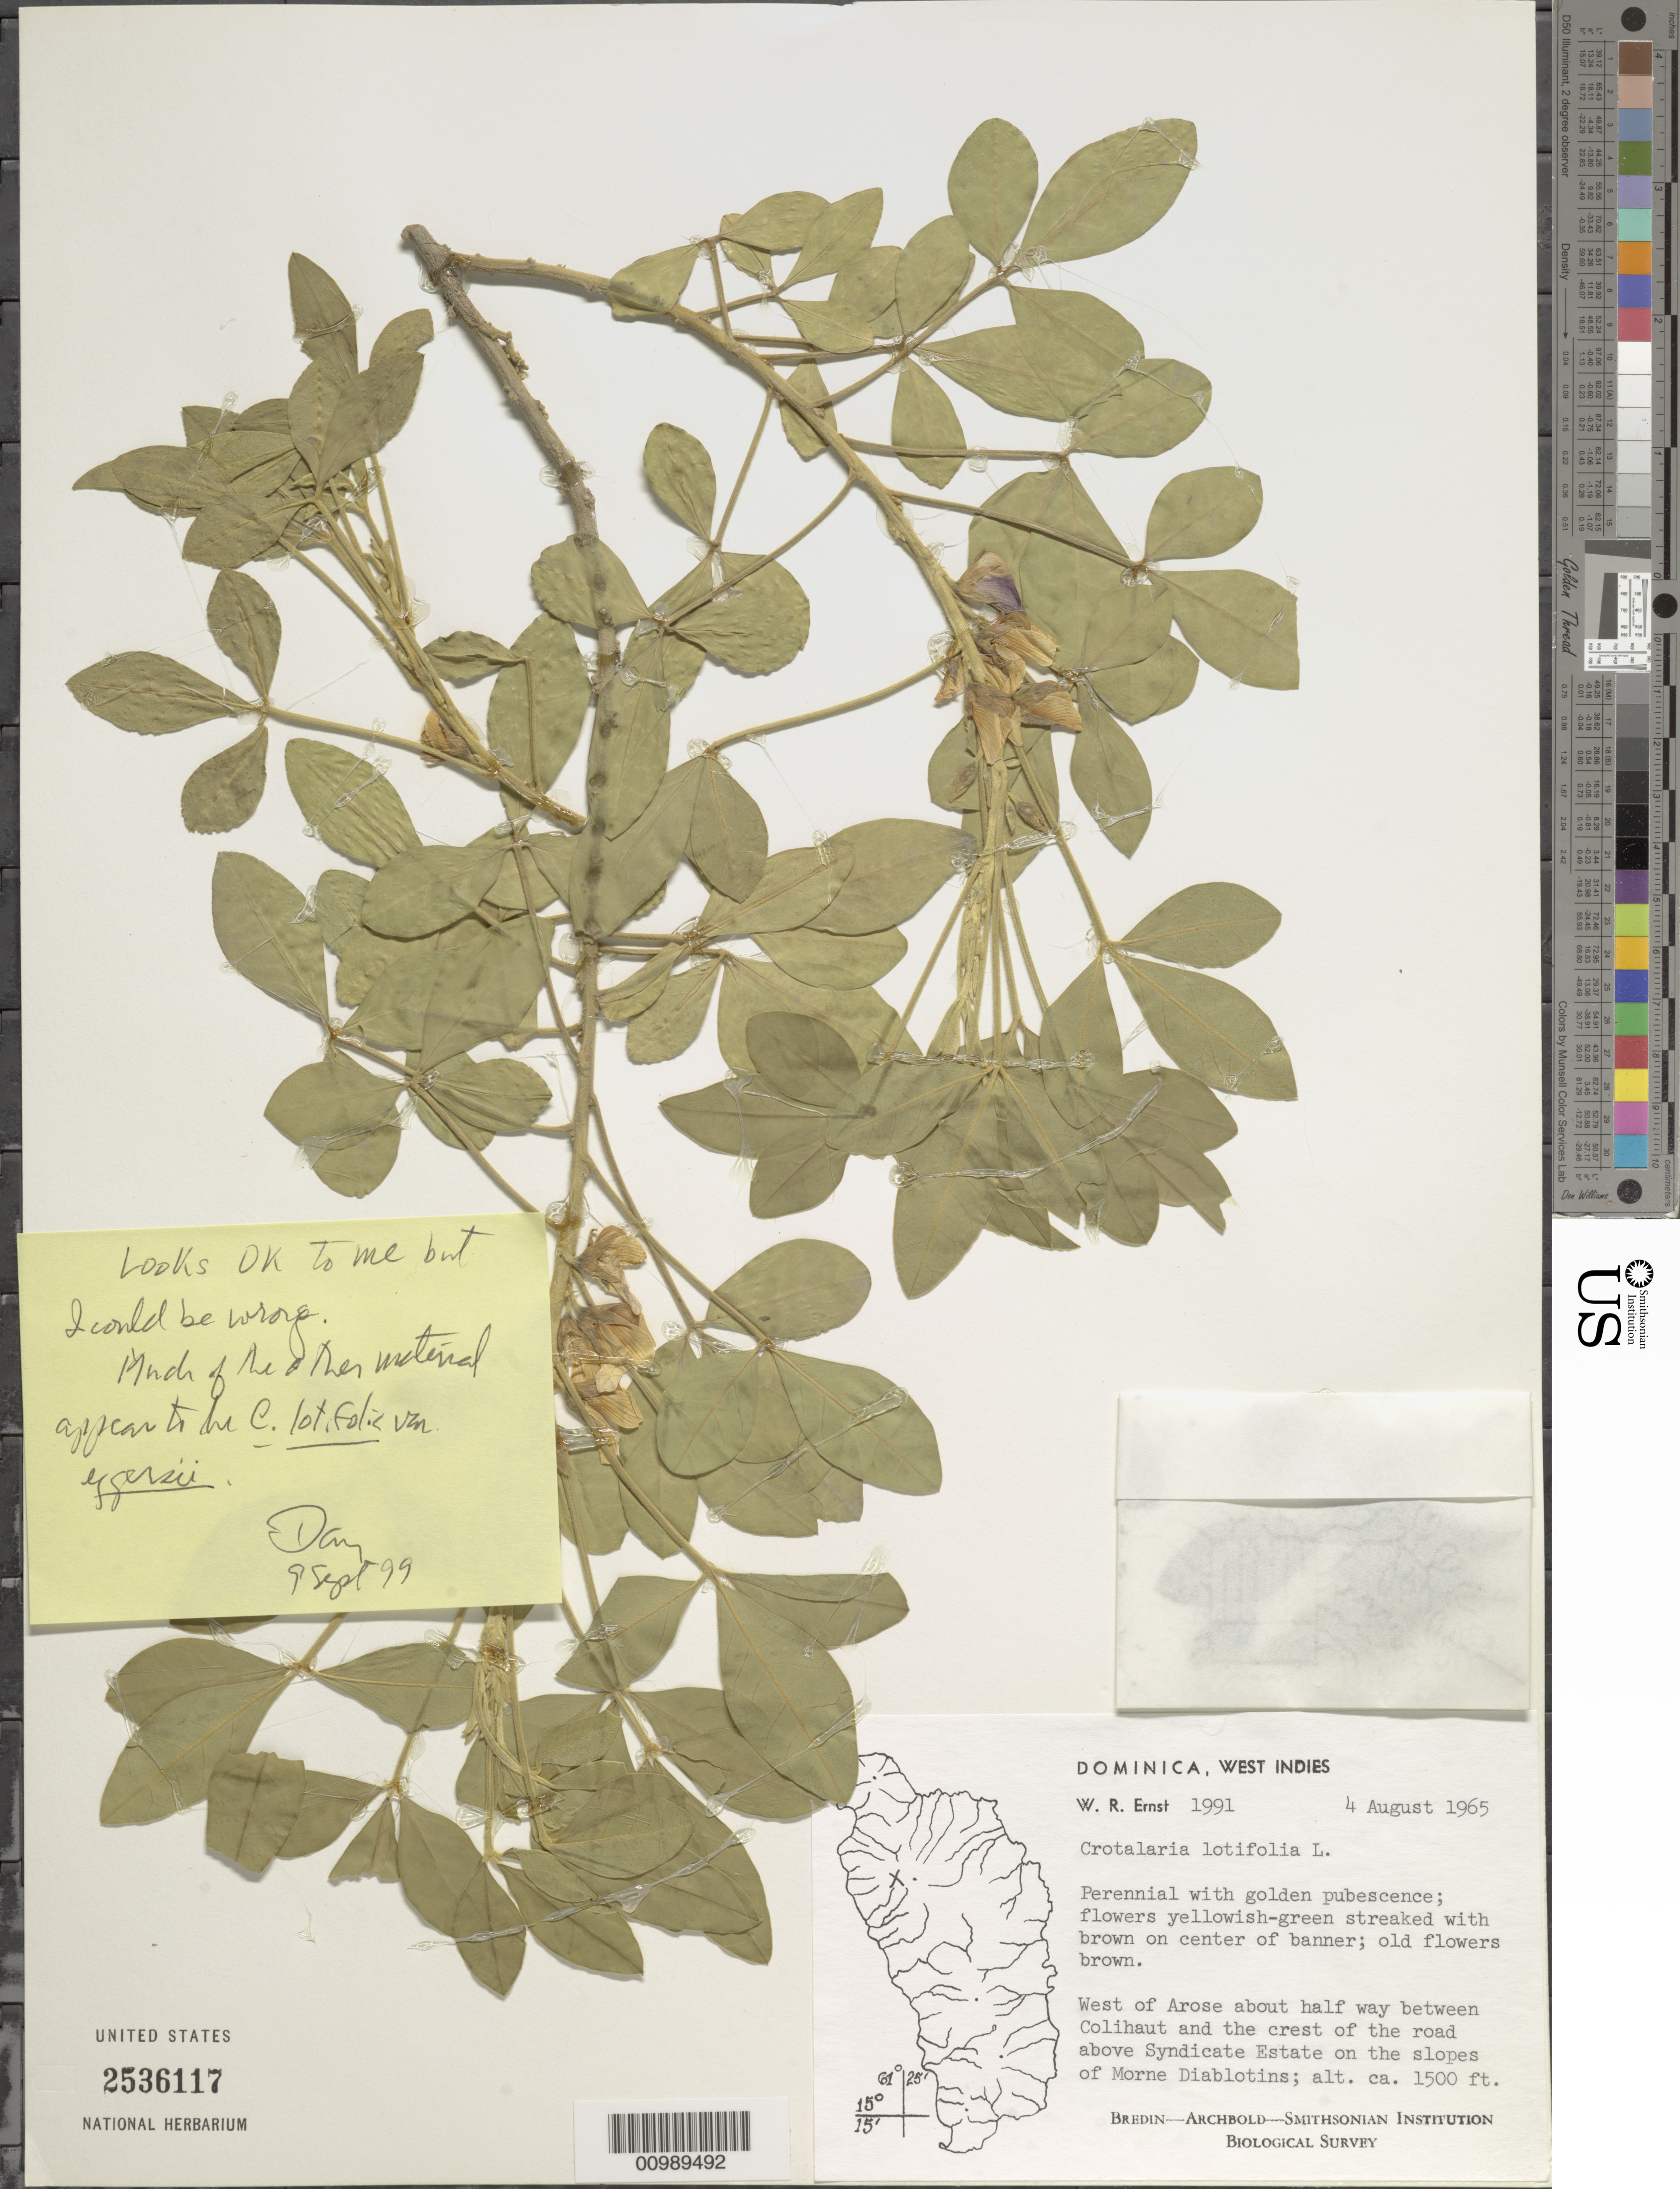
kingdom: Plantae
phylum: Tracheophyta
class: Magnoliopsida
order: Fabales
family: Fabaceae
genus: Crotalaria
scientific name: Crotalaria latifolia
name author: L.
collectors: W. R. Ernst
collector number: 1991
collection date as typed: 04 Aug 1965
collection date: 1965-08-04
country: Dominica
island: Dominica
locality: W of Arose about half way between Colihaut and the crest of the road above Syndicate Estate on the slopes of Morne Diablotins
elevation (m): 457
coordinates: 0 N, 0 E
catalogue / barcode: US 2536117